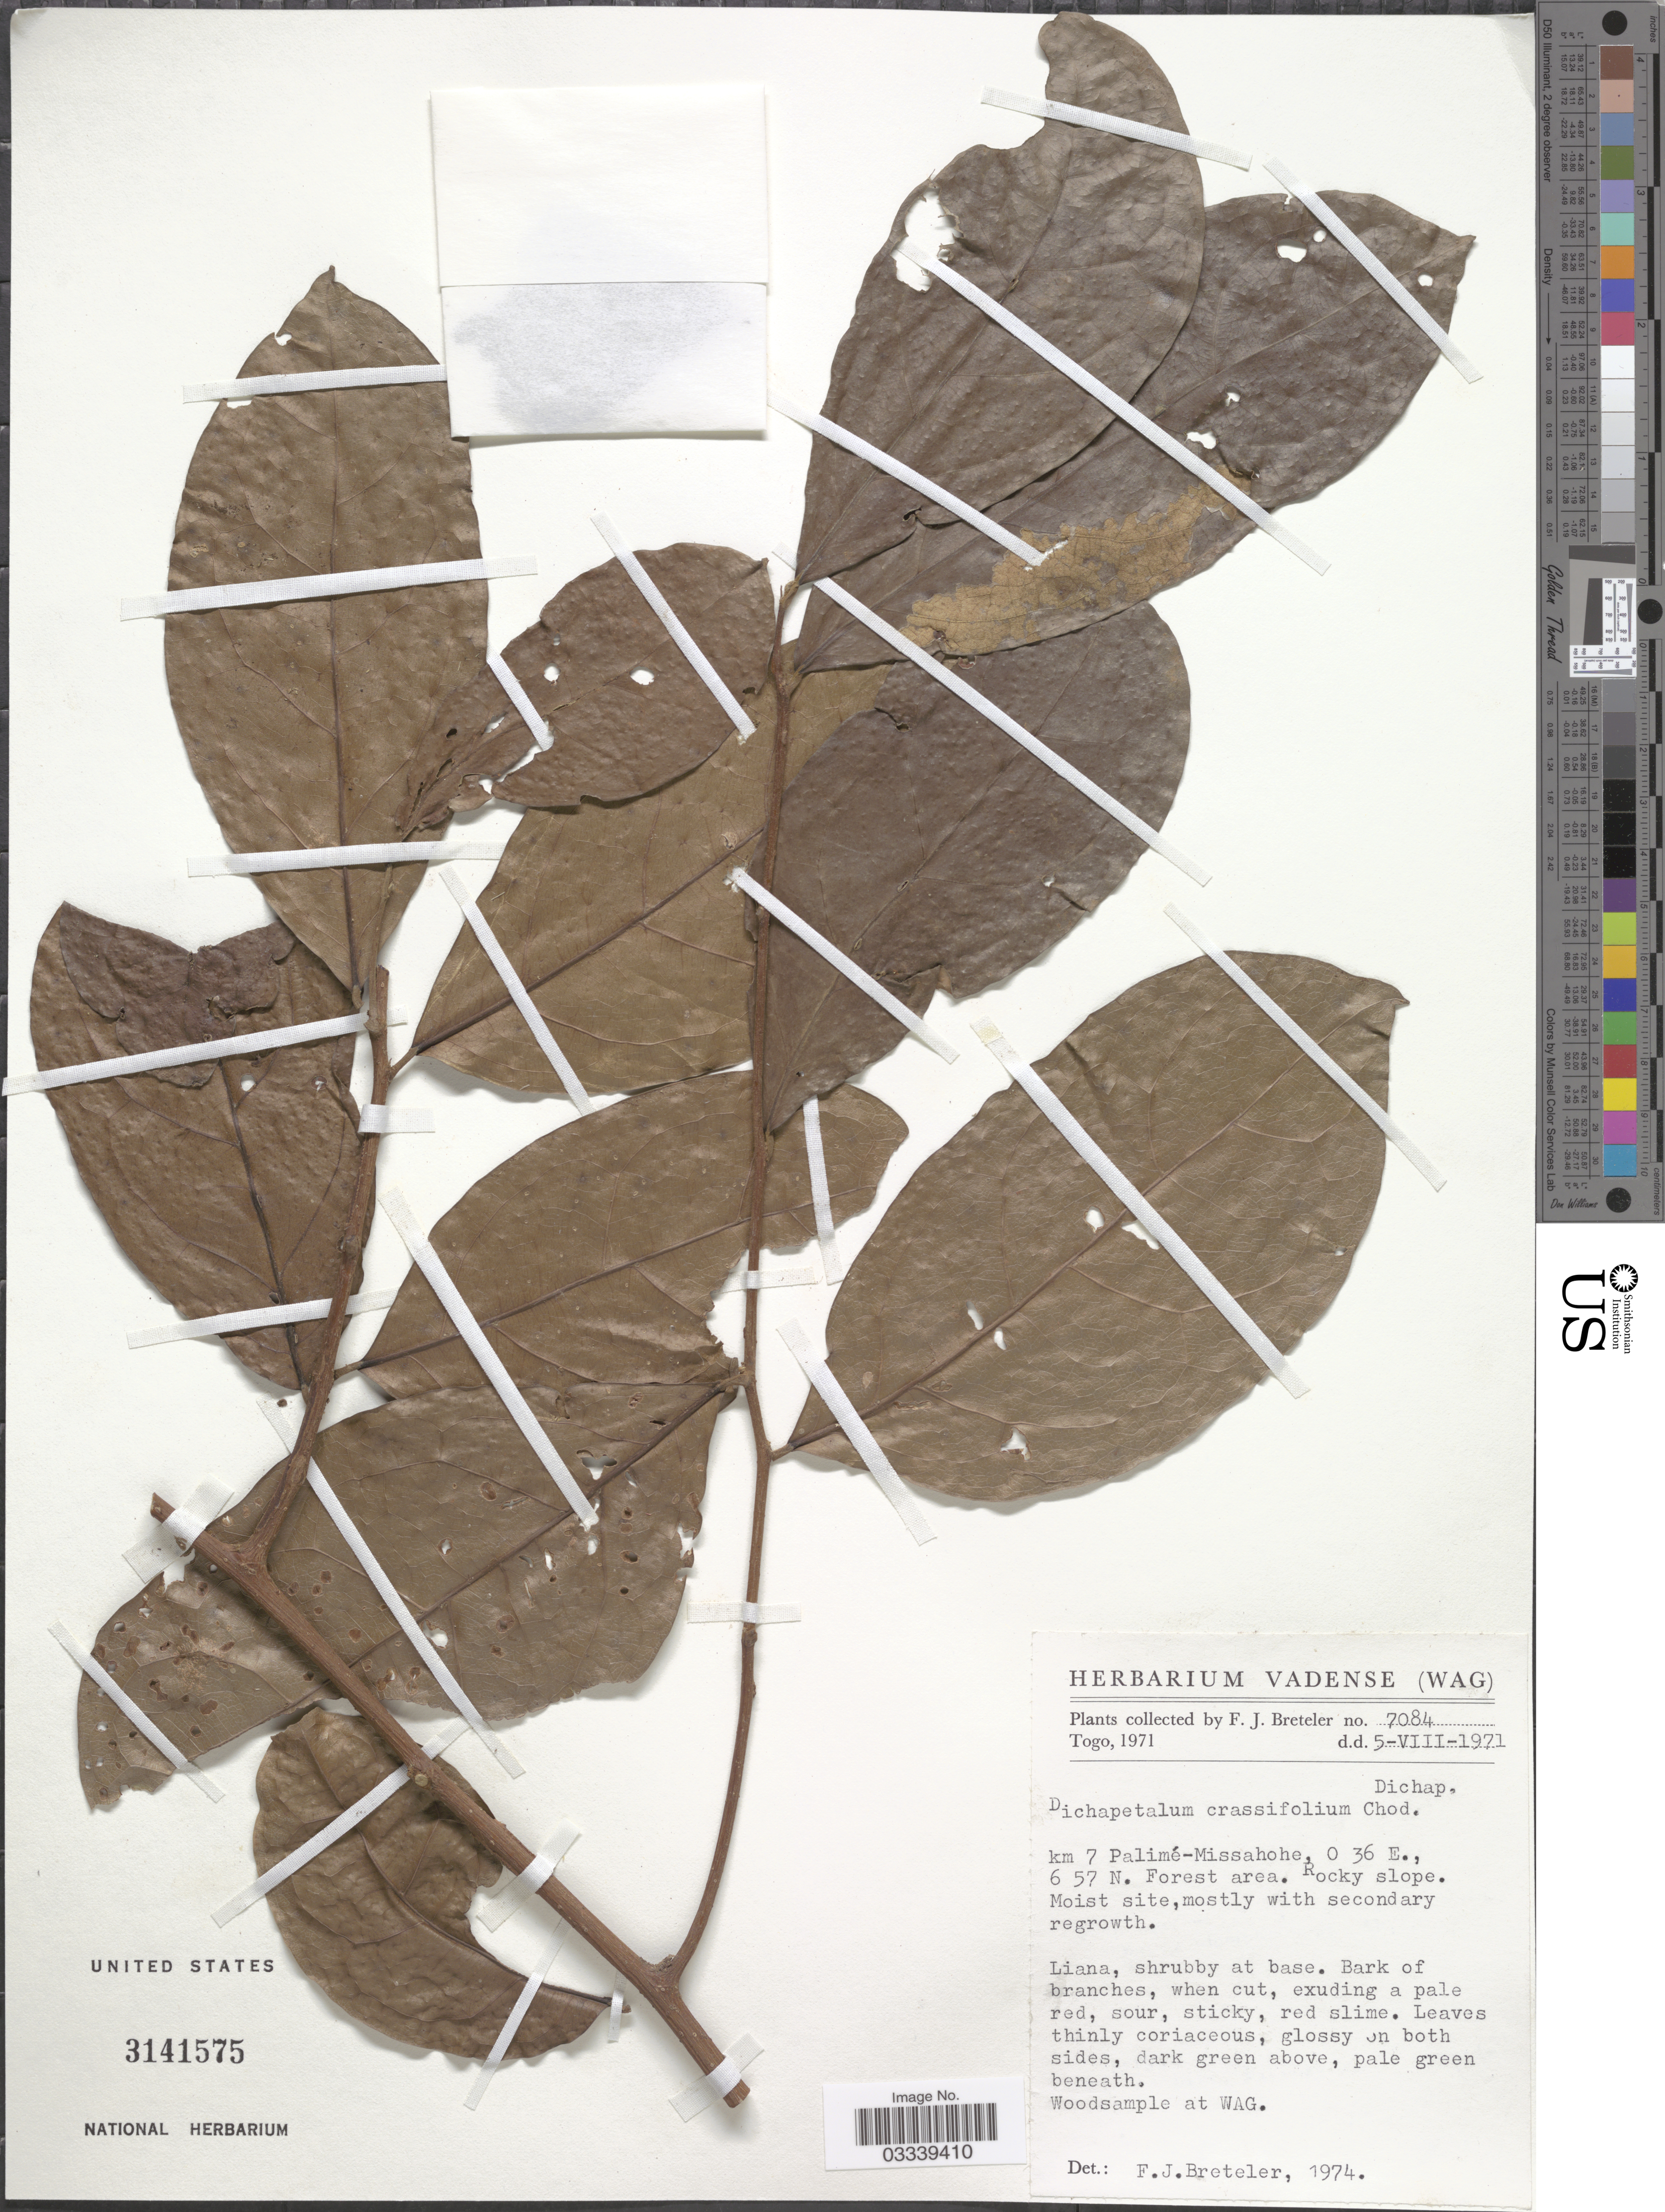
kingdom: Plantae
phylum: Tracheophyta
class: Magnoliopsida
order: Malpighiales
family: Dichapetalaceae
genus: Dichapetalum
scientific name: Dichapetalum crassifolium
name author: Chodat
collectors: F. J. Breteler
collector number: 7084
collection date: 1971-08-05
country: Togo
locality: Km 7 Palimé-Missahohe.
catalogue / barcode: US 3141575